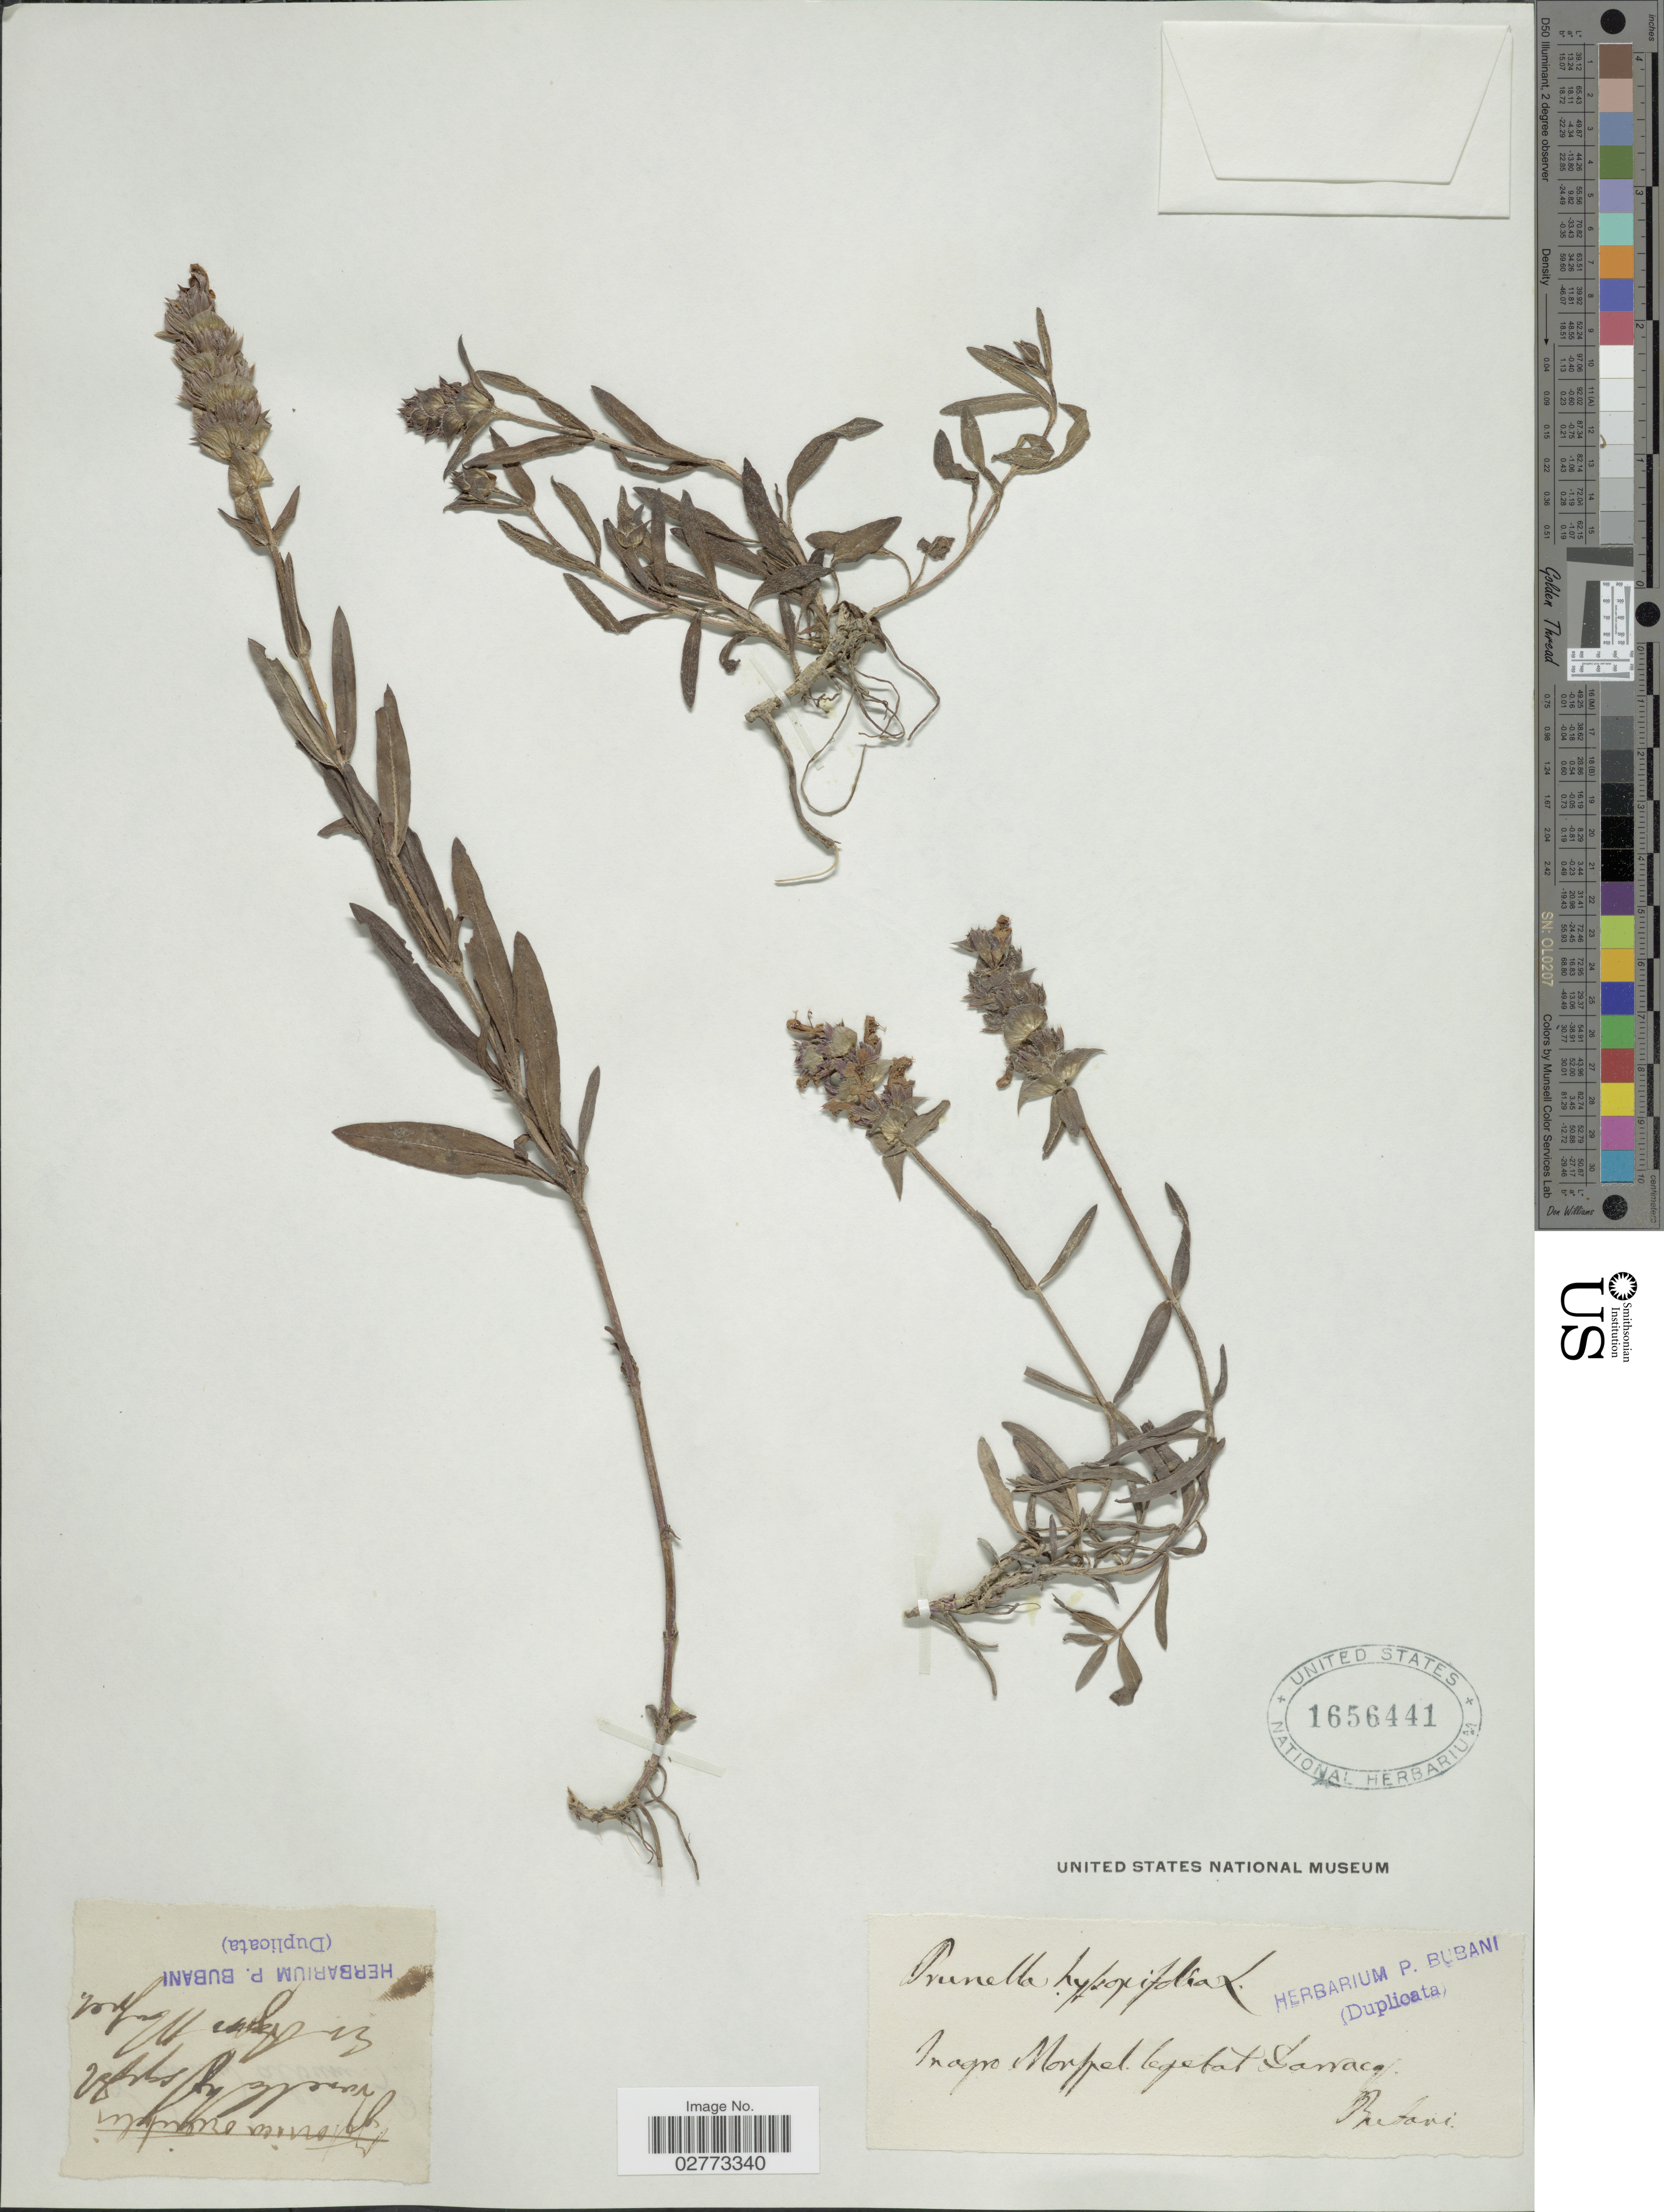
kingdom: Plantae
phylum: Tracheophyta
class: Magnoliopsida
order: Lamiales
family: Lamiaceae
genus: Prunella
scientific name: Prunella hyssopifolia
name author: L.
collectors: P. Bubani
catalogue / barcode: US 1656441